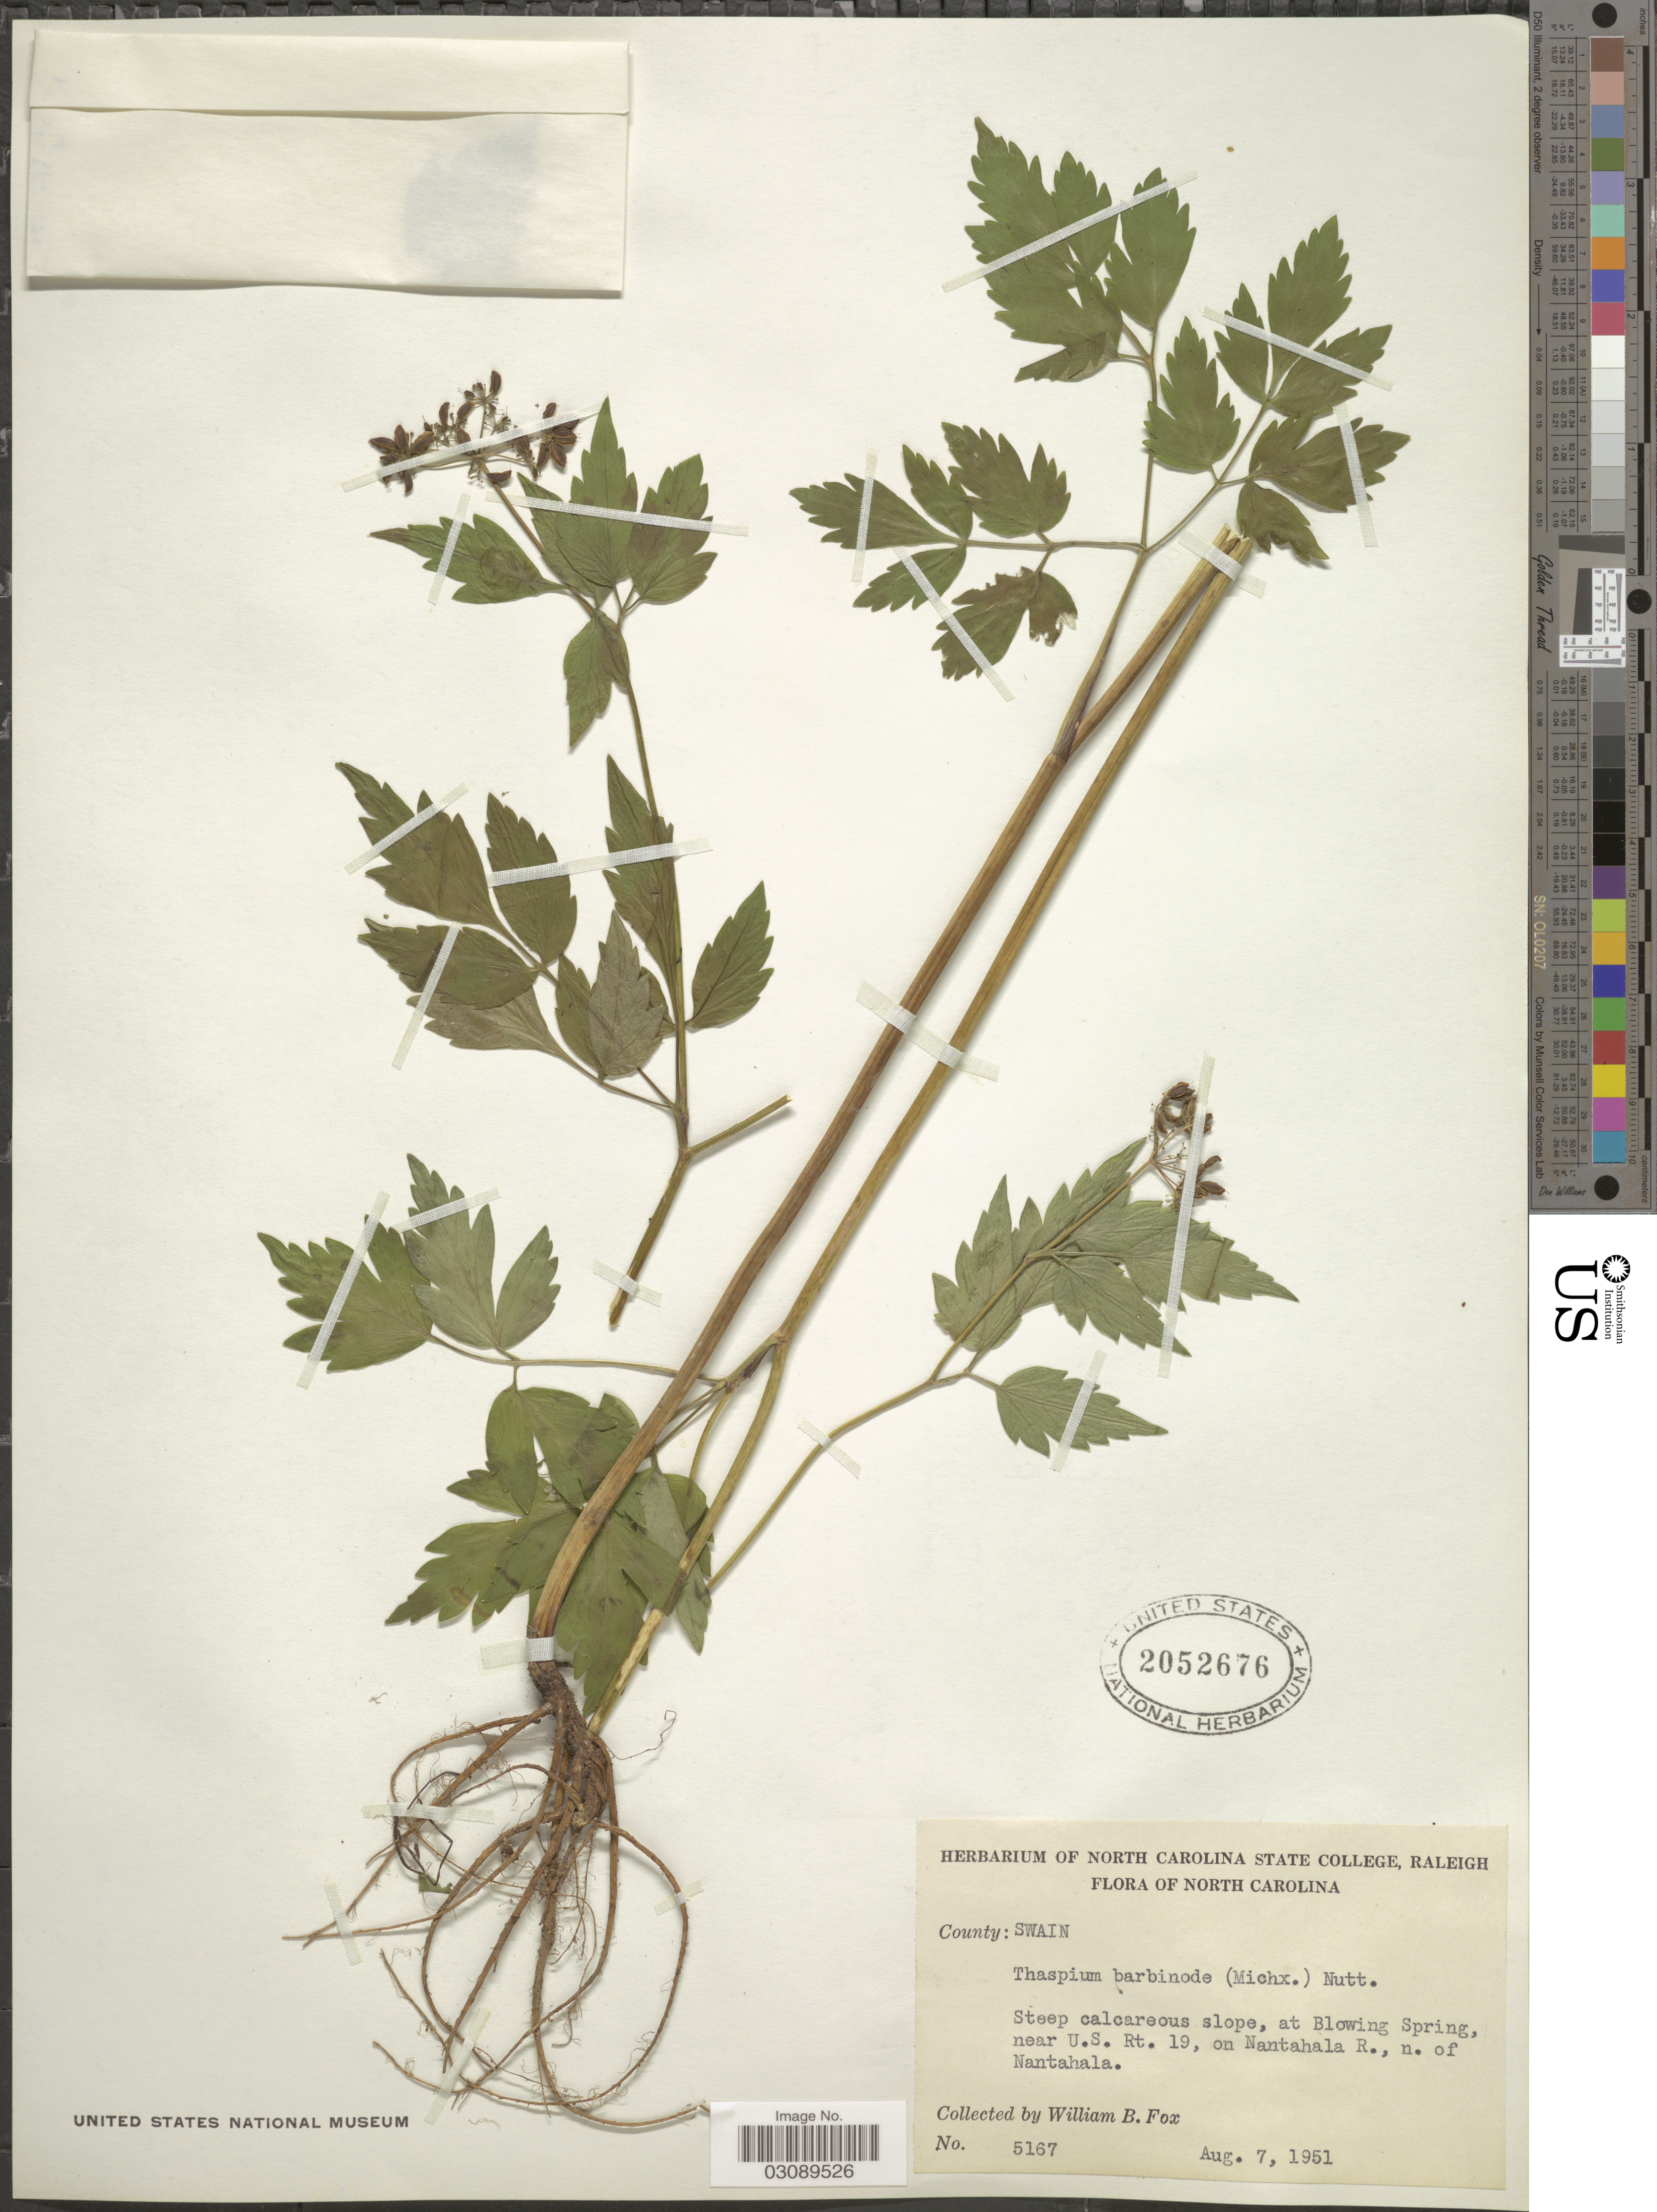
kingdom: Plantae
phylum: Tracheophyta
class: Magnoliopsida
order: Apiales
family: Apiaceae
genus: Thaspium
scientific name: Thaspium barbinode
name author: (Michx.) Nutt.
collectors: W. B. Fox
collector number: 5167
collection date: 1951-08-07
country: United States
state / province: North Carolina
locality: County: Swain. At Blowing Spring, near U. S. Rt. 19, on Nantahala R., n. of Nantahala.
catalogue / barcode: US 2052676